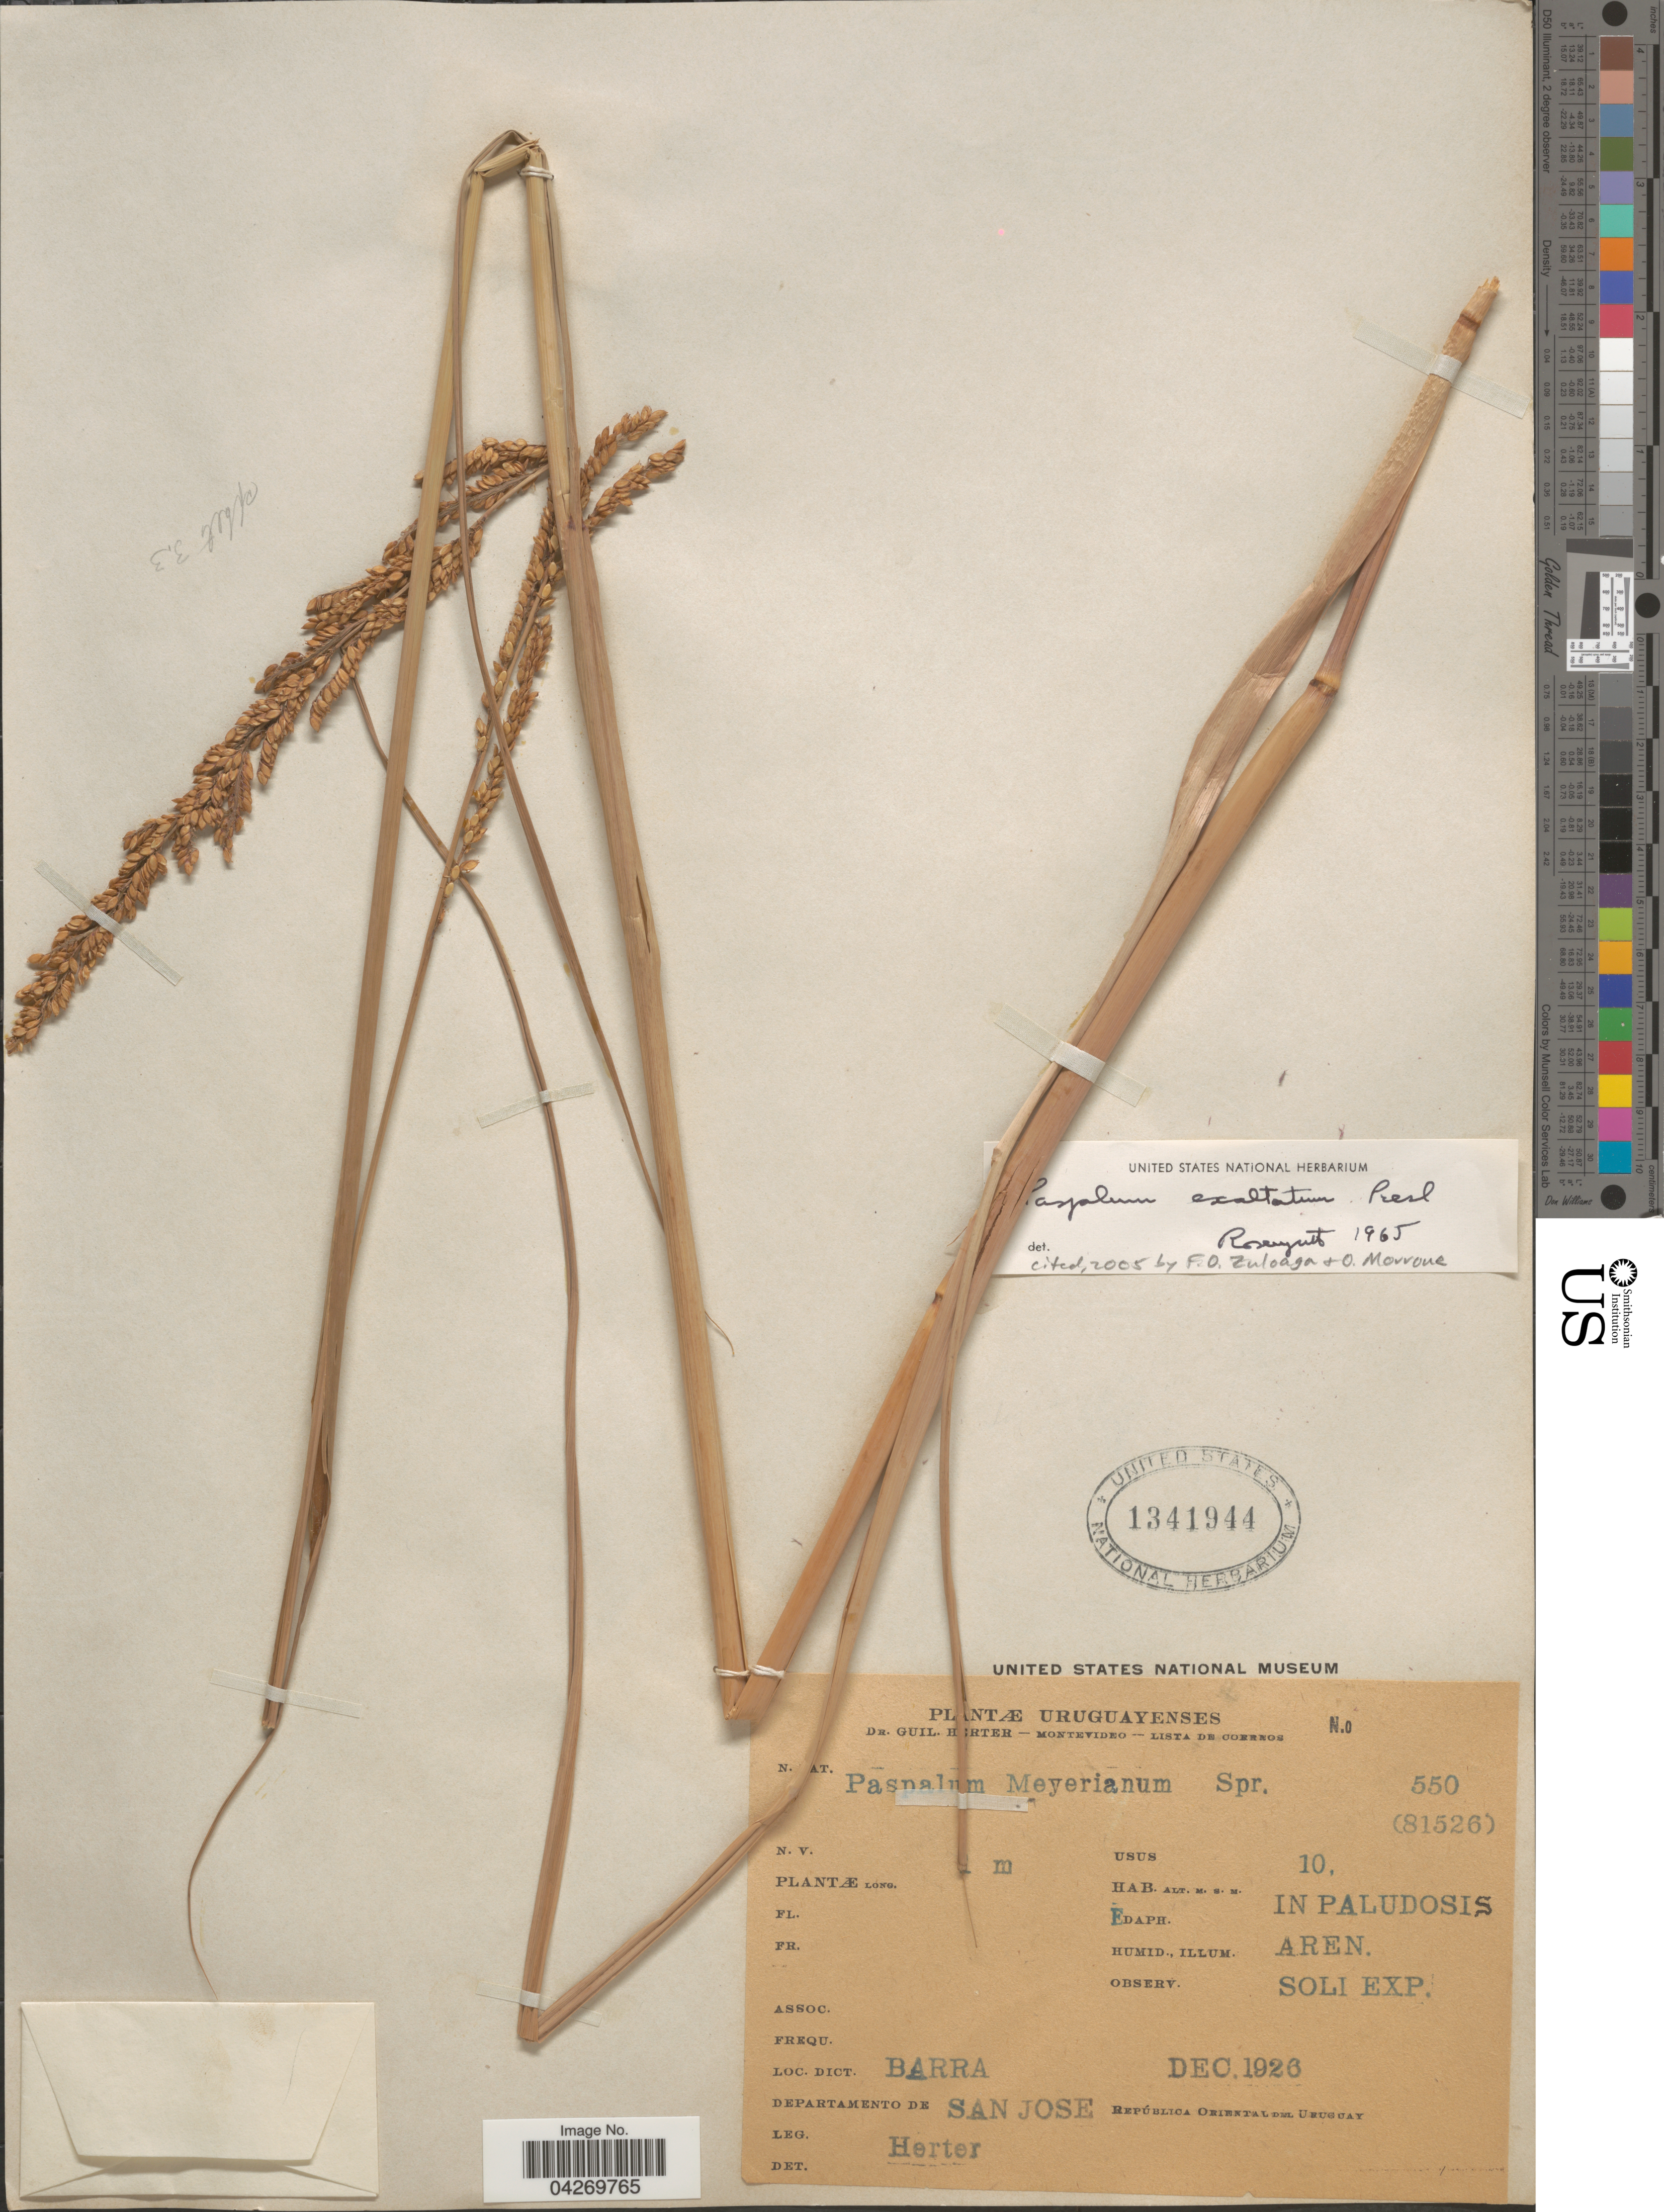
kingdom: Plantae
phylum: Tracheophyta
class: Liliopsida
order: Poales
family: Poaceae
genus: Paspalum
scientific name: Paspalum exaltatum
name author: J. Presl in C. Presl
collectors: G. Herter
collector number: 550/81526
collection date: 1926-12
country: Uruguay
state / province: San Jose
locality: Barra. Departamento de San Jose. República Oriental del Uruguay.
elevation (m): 10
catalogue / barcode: US 1341944